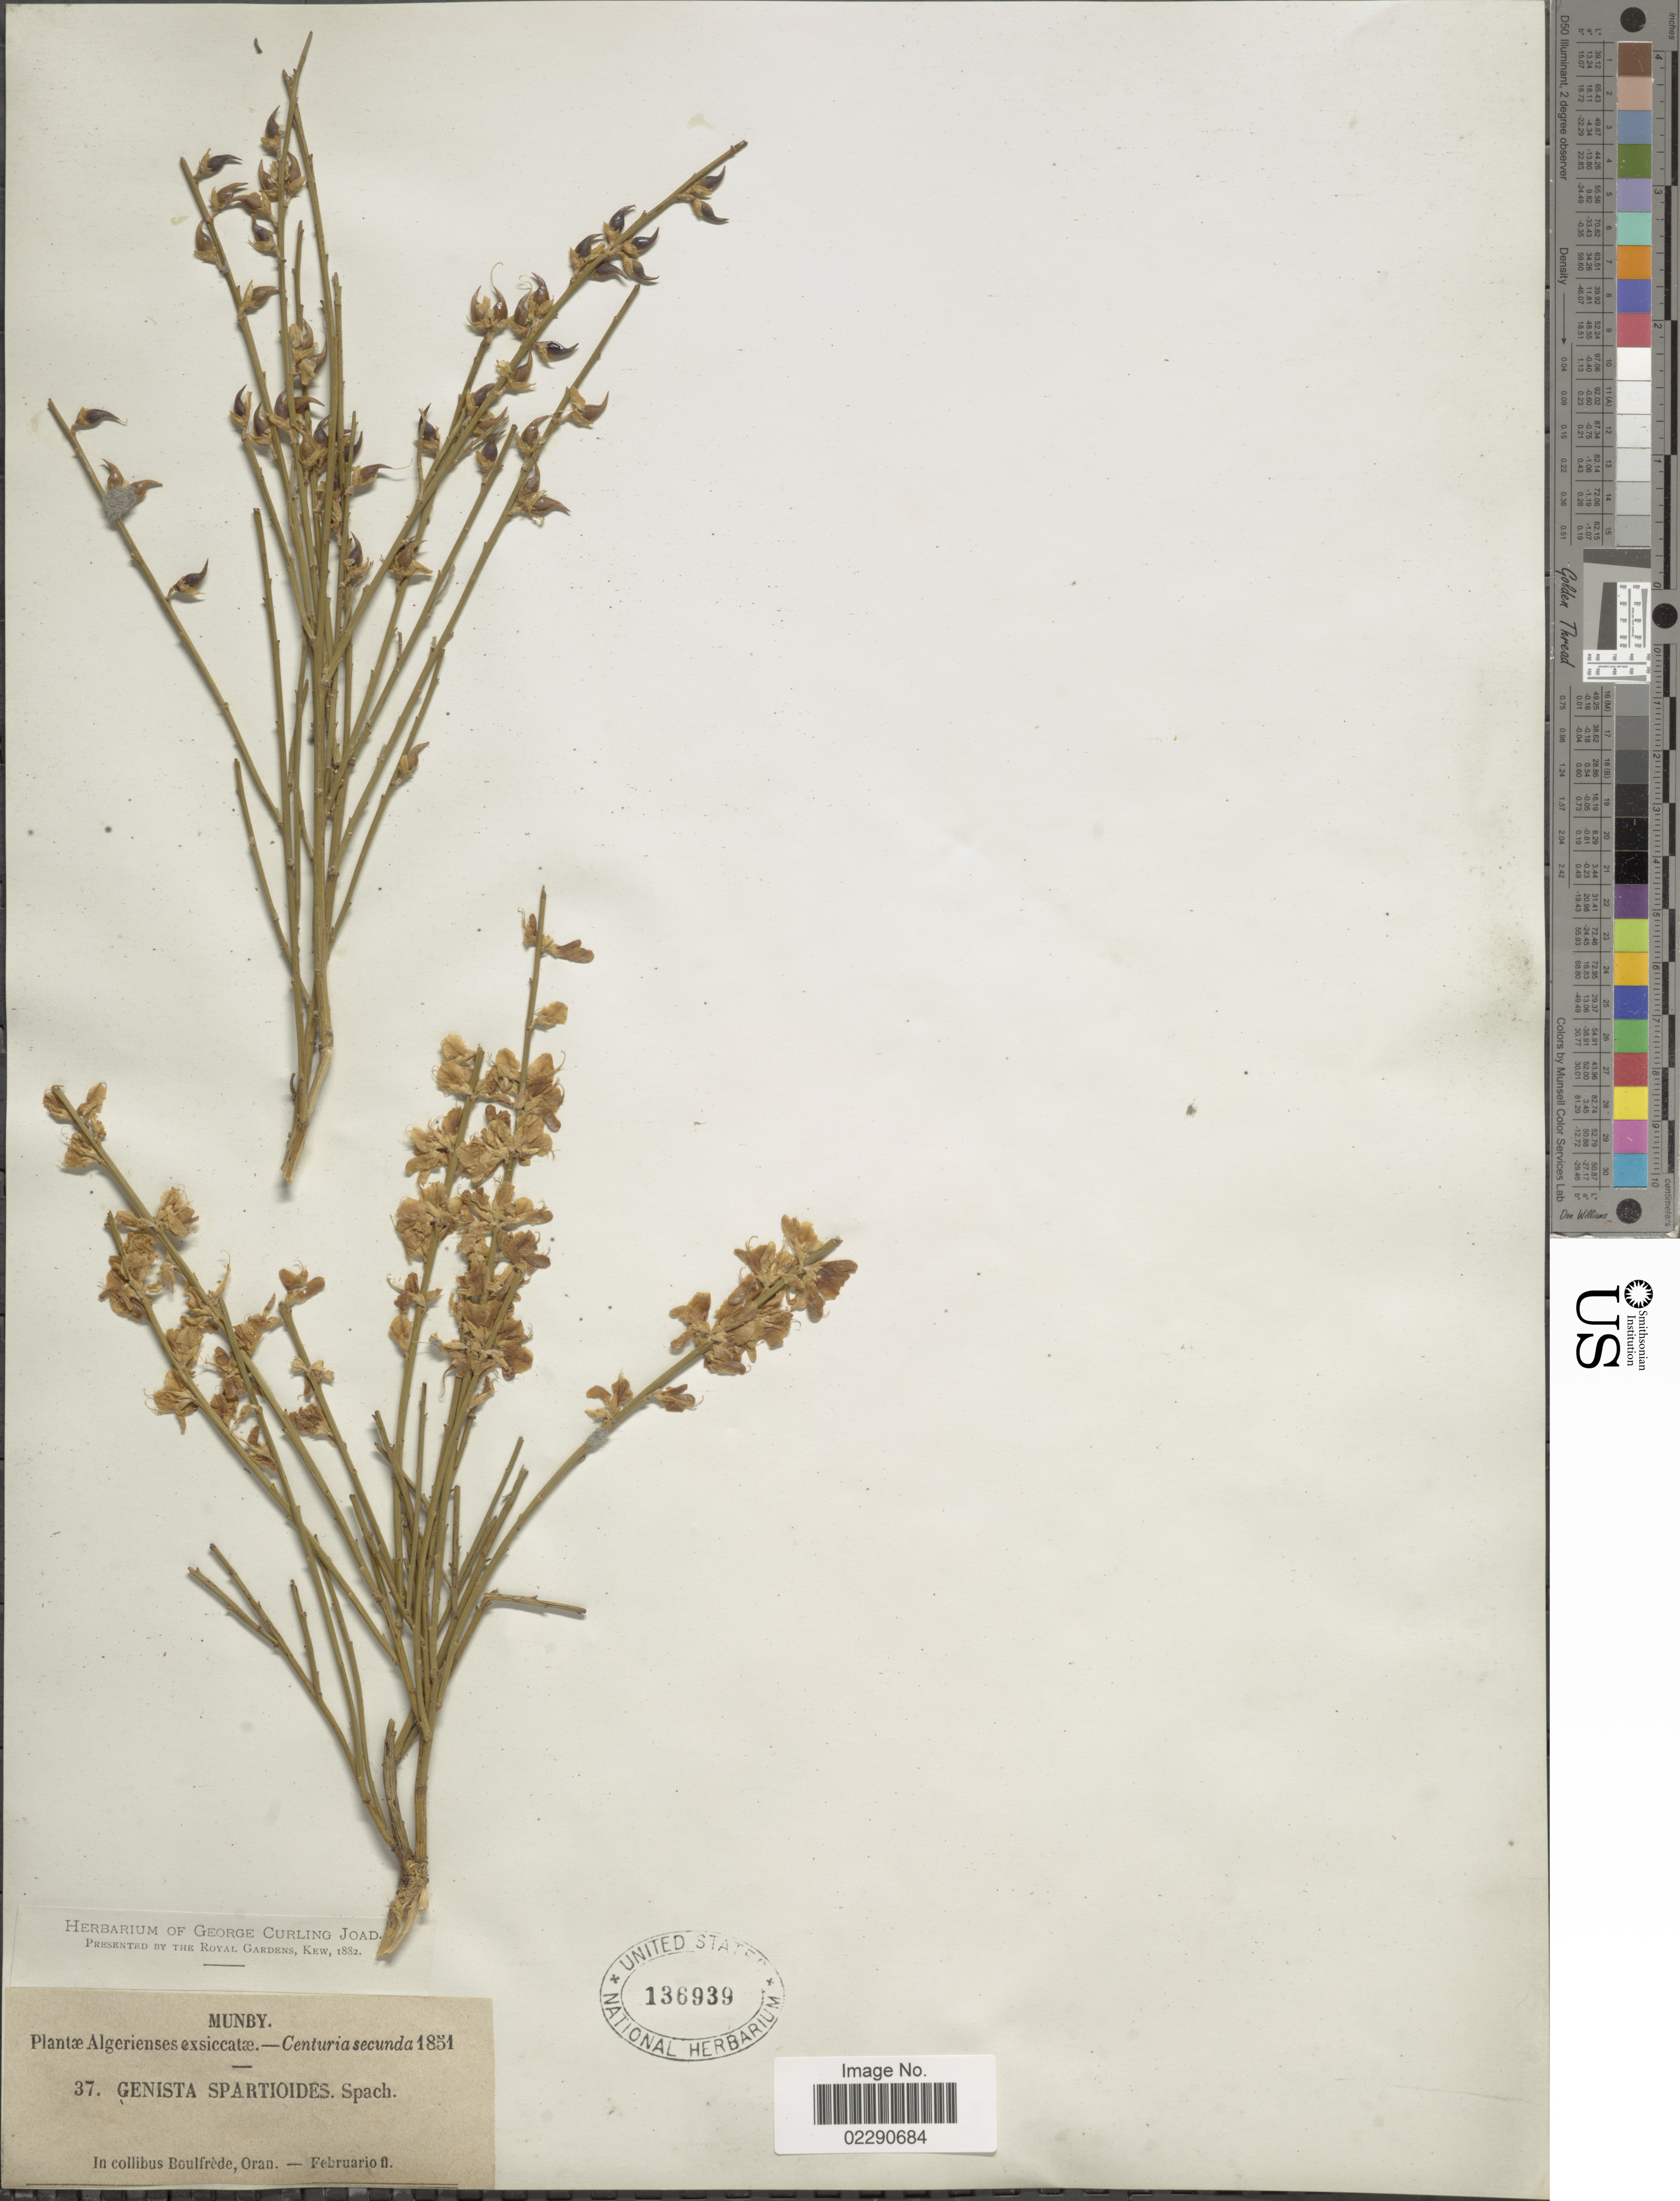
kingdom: Plantae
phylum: Tracheophyta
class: Magnoliopsida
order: Fabales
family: Fabaceae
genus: Genista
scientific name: Genista spartioides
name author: Spach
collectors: Munby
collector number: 37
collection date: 1851-02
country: Algeria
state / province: Oran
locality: Boulfrede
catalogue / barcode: US 136939